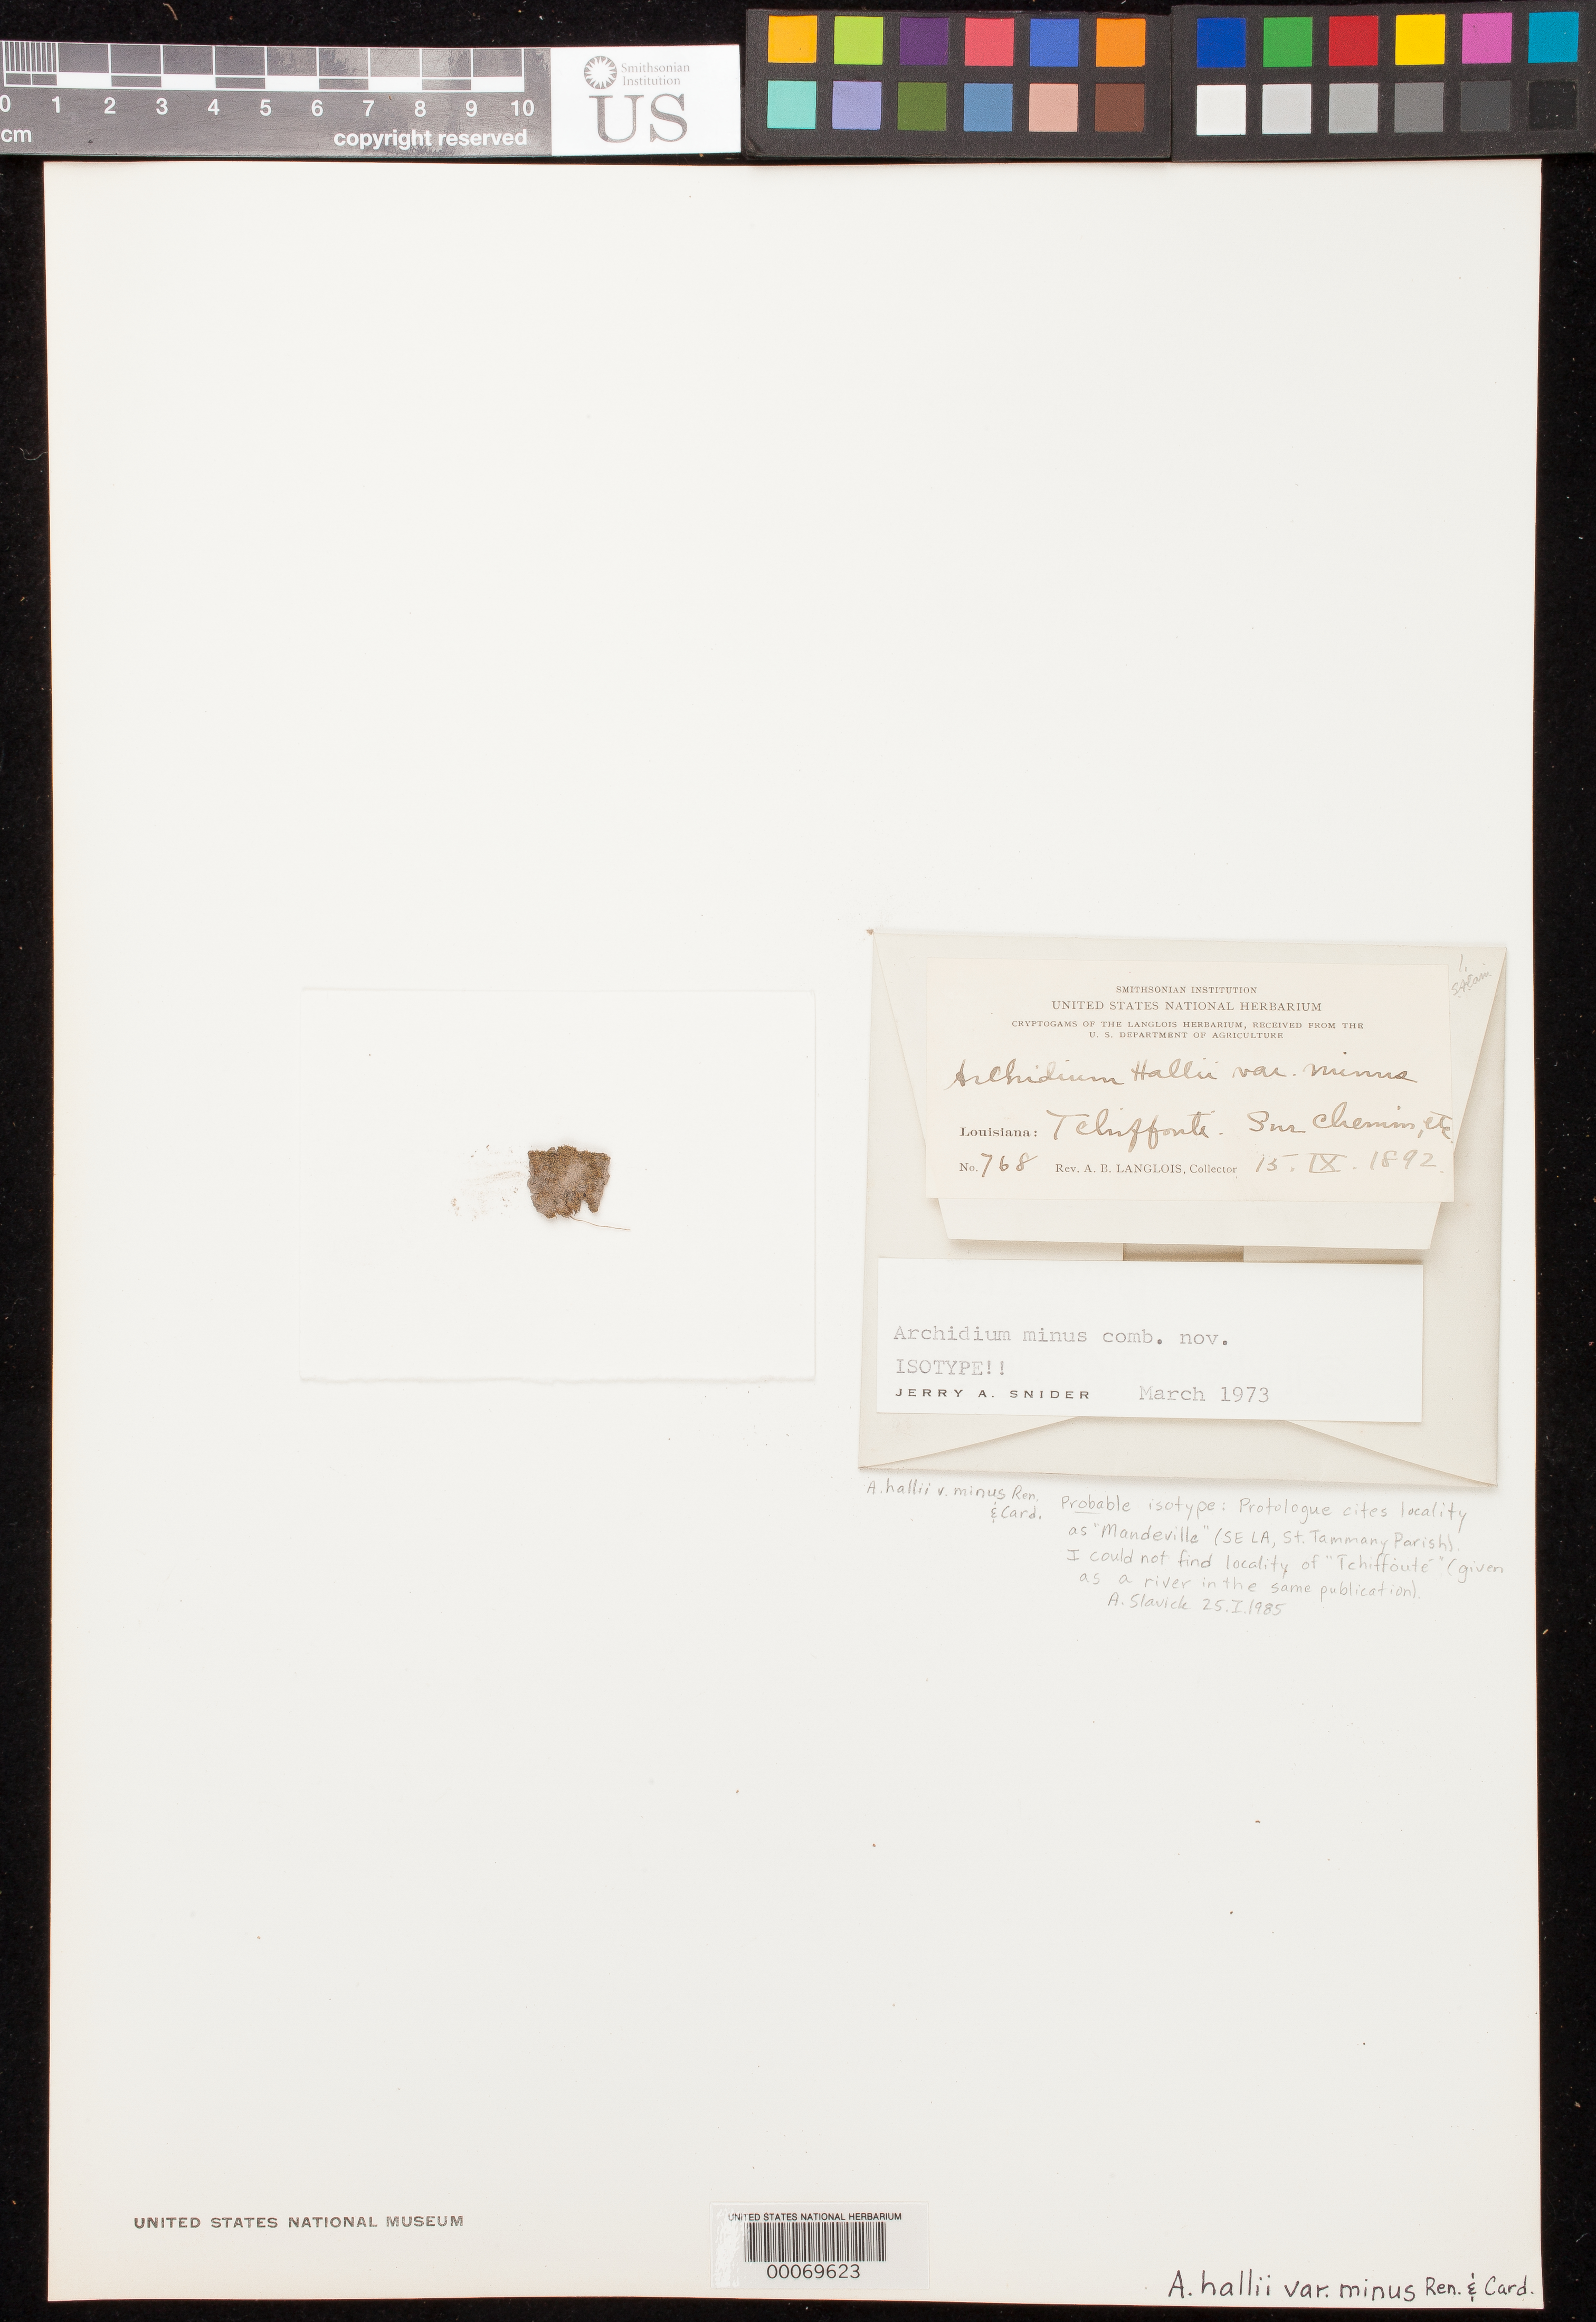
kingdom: Plantae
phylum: Bryophyta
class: Bryopsida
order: Archidiales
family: Archidiaceae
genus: Archidium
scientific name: Archidium hallii var. minus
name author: Renauld & Cardot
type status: Type Collection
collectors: A. B. Langlois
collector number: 768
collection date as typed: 15 Sep 1892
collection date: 1892-09-15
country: United States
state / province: Louisiana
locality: Tchiffoute.